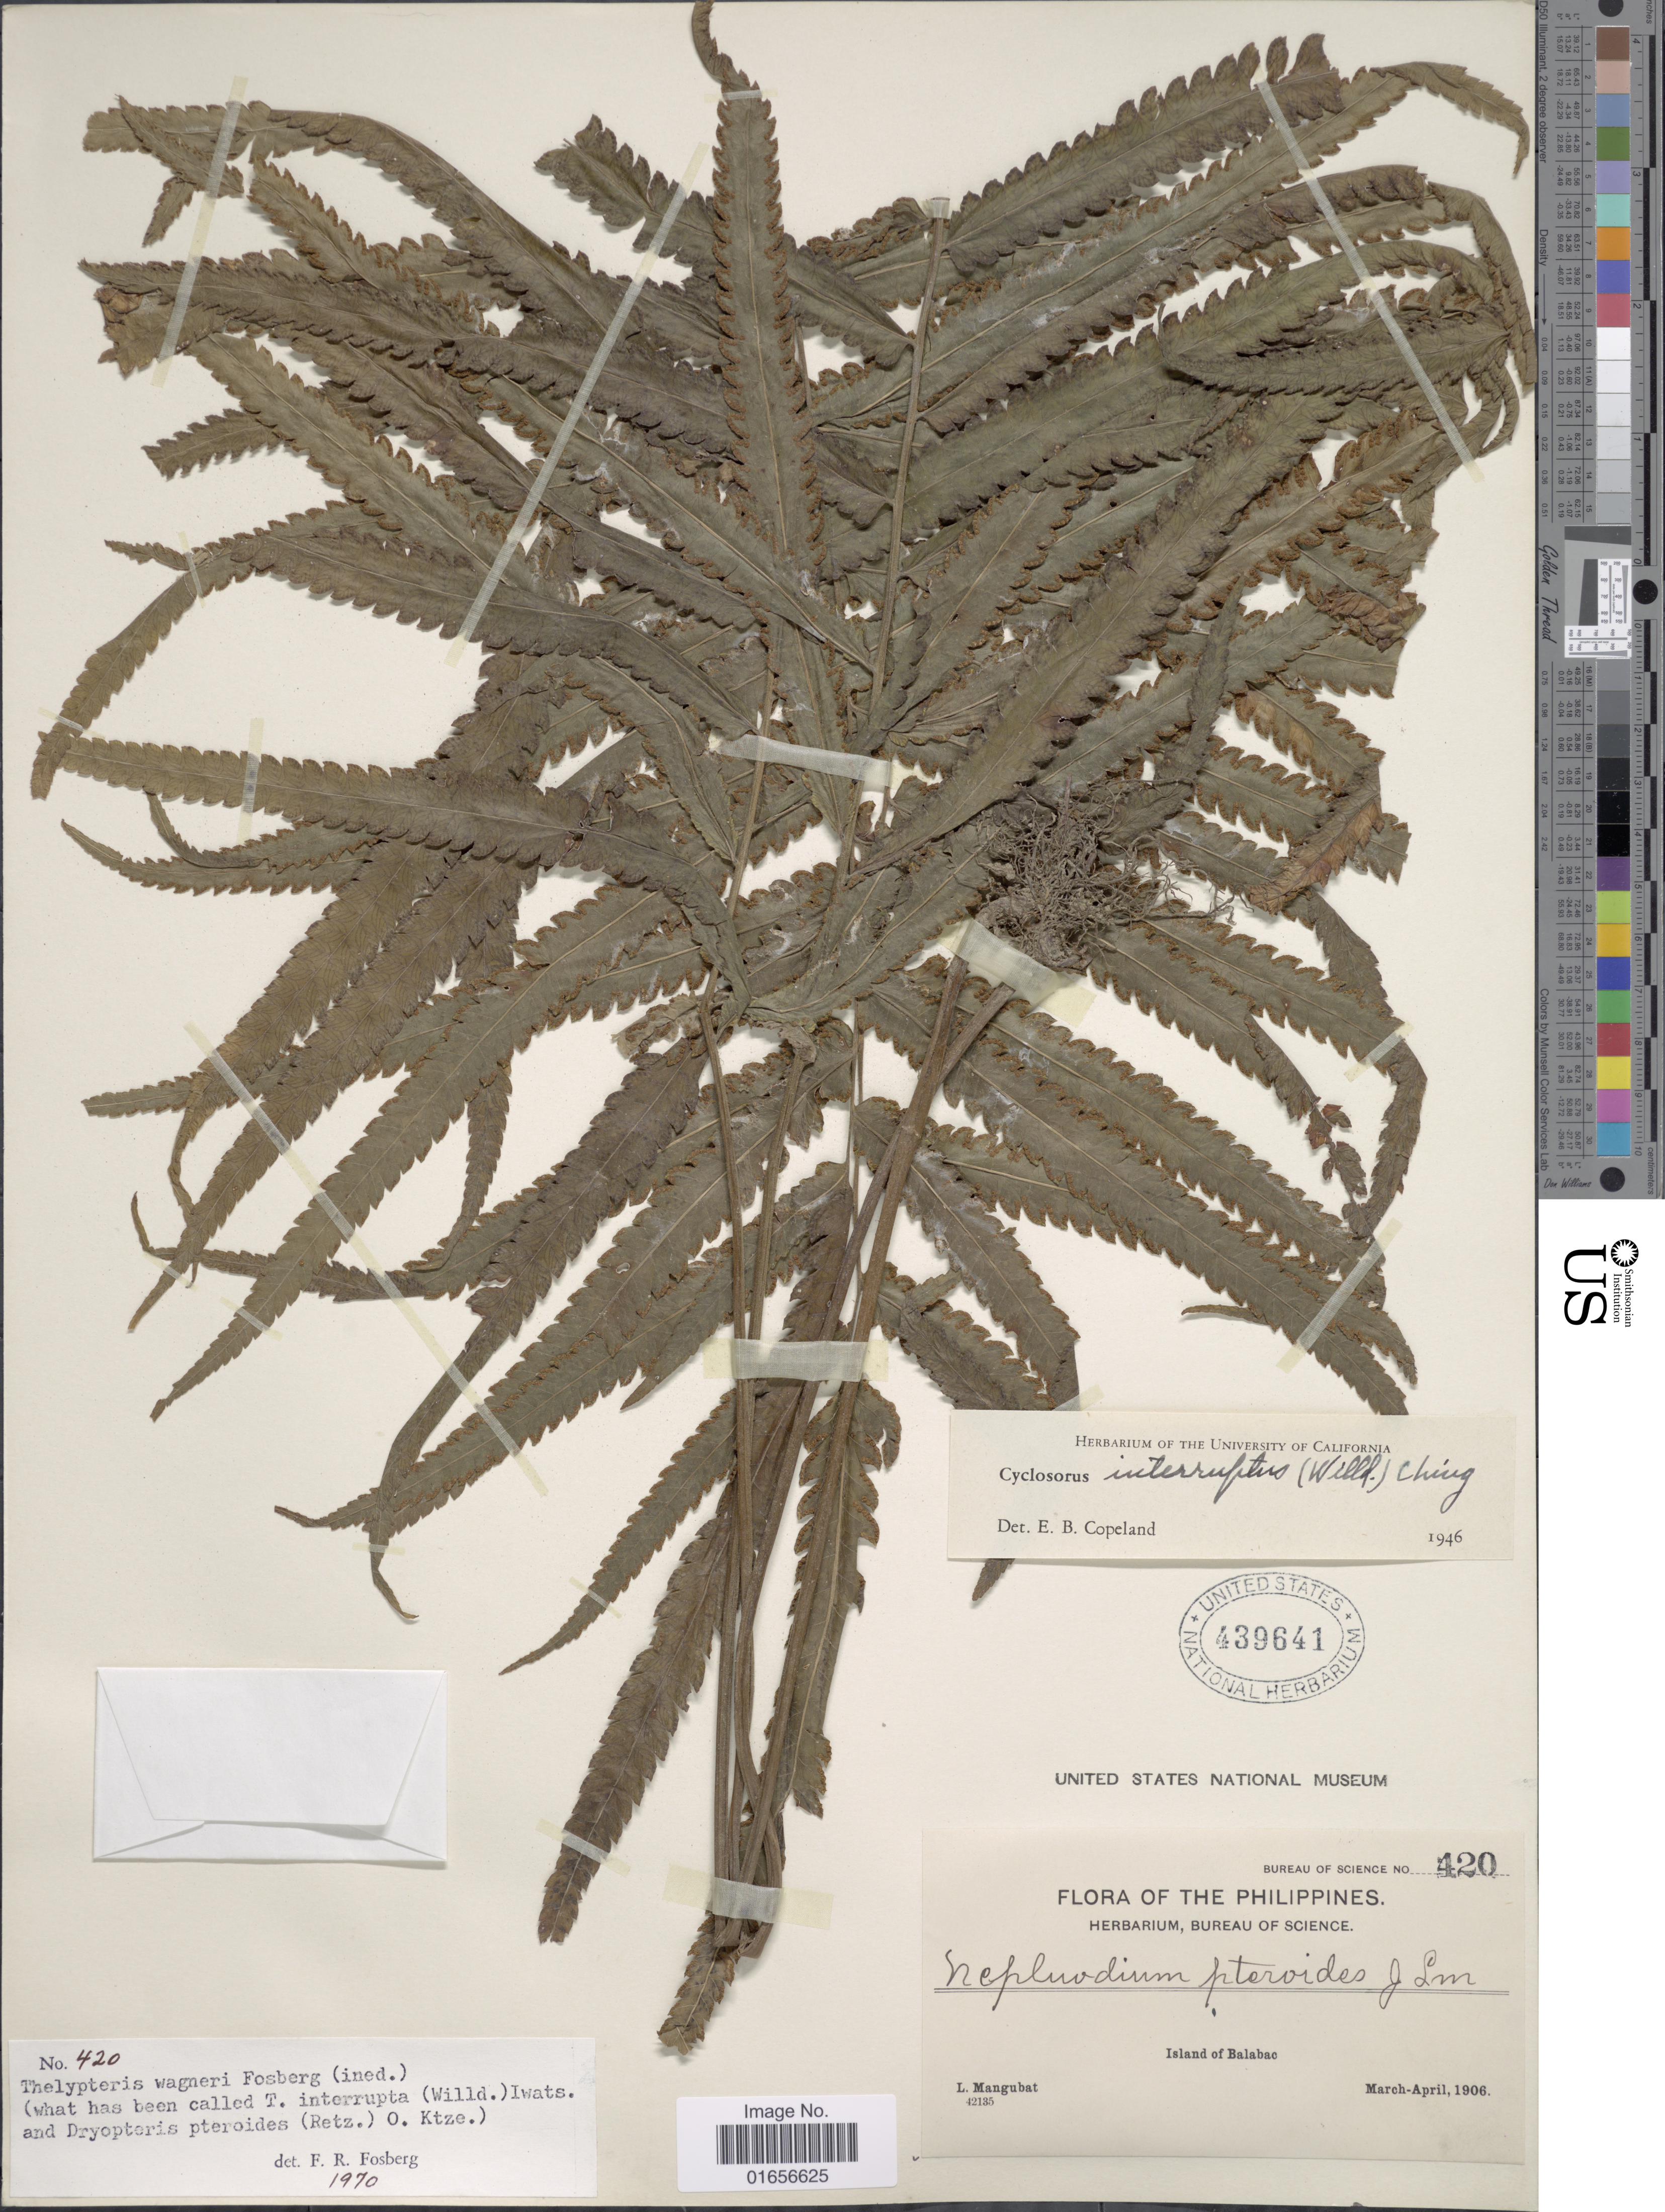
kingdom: Plantae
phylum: Tracheophyta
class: Polypodiopsida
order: Polypodiales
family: Thelypteridaceae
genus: Amphineuron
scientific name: Amphineuron terminans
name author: (J. Sm. ex Hook.) Holttum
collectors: L. Mangubat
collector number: Bureau of Science 420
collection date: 1906-03/1906-04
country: Philippines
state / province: Mimaropa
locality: The Philippines, Island of Balabac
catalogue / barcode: US 439641